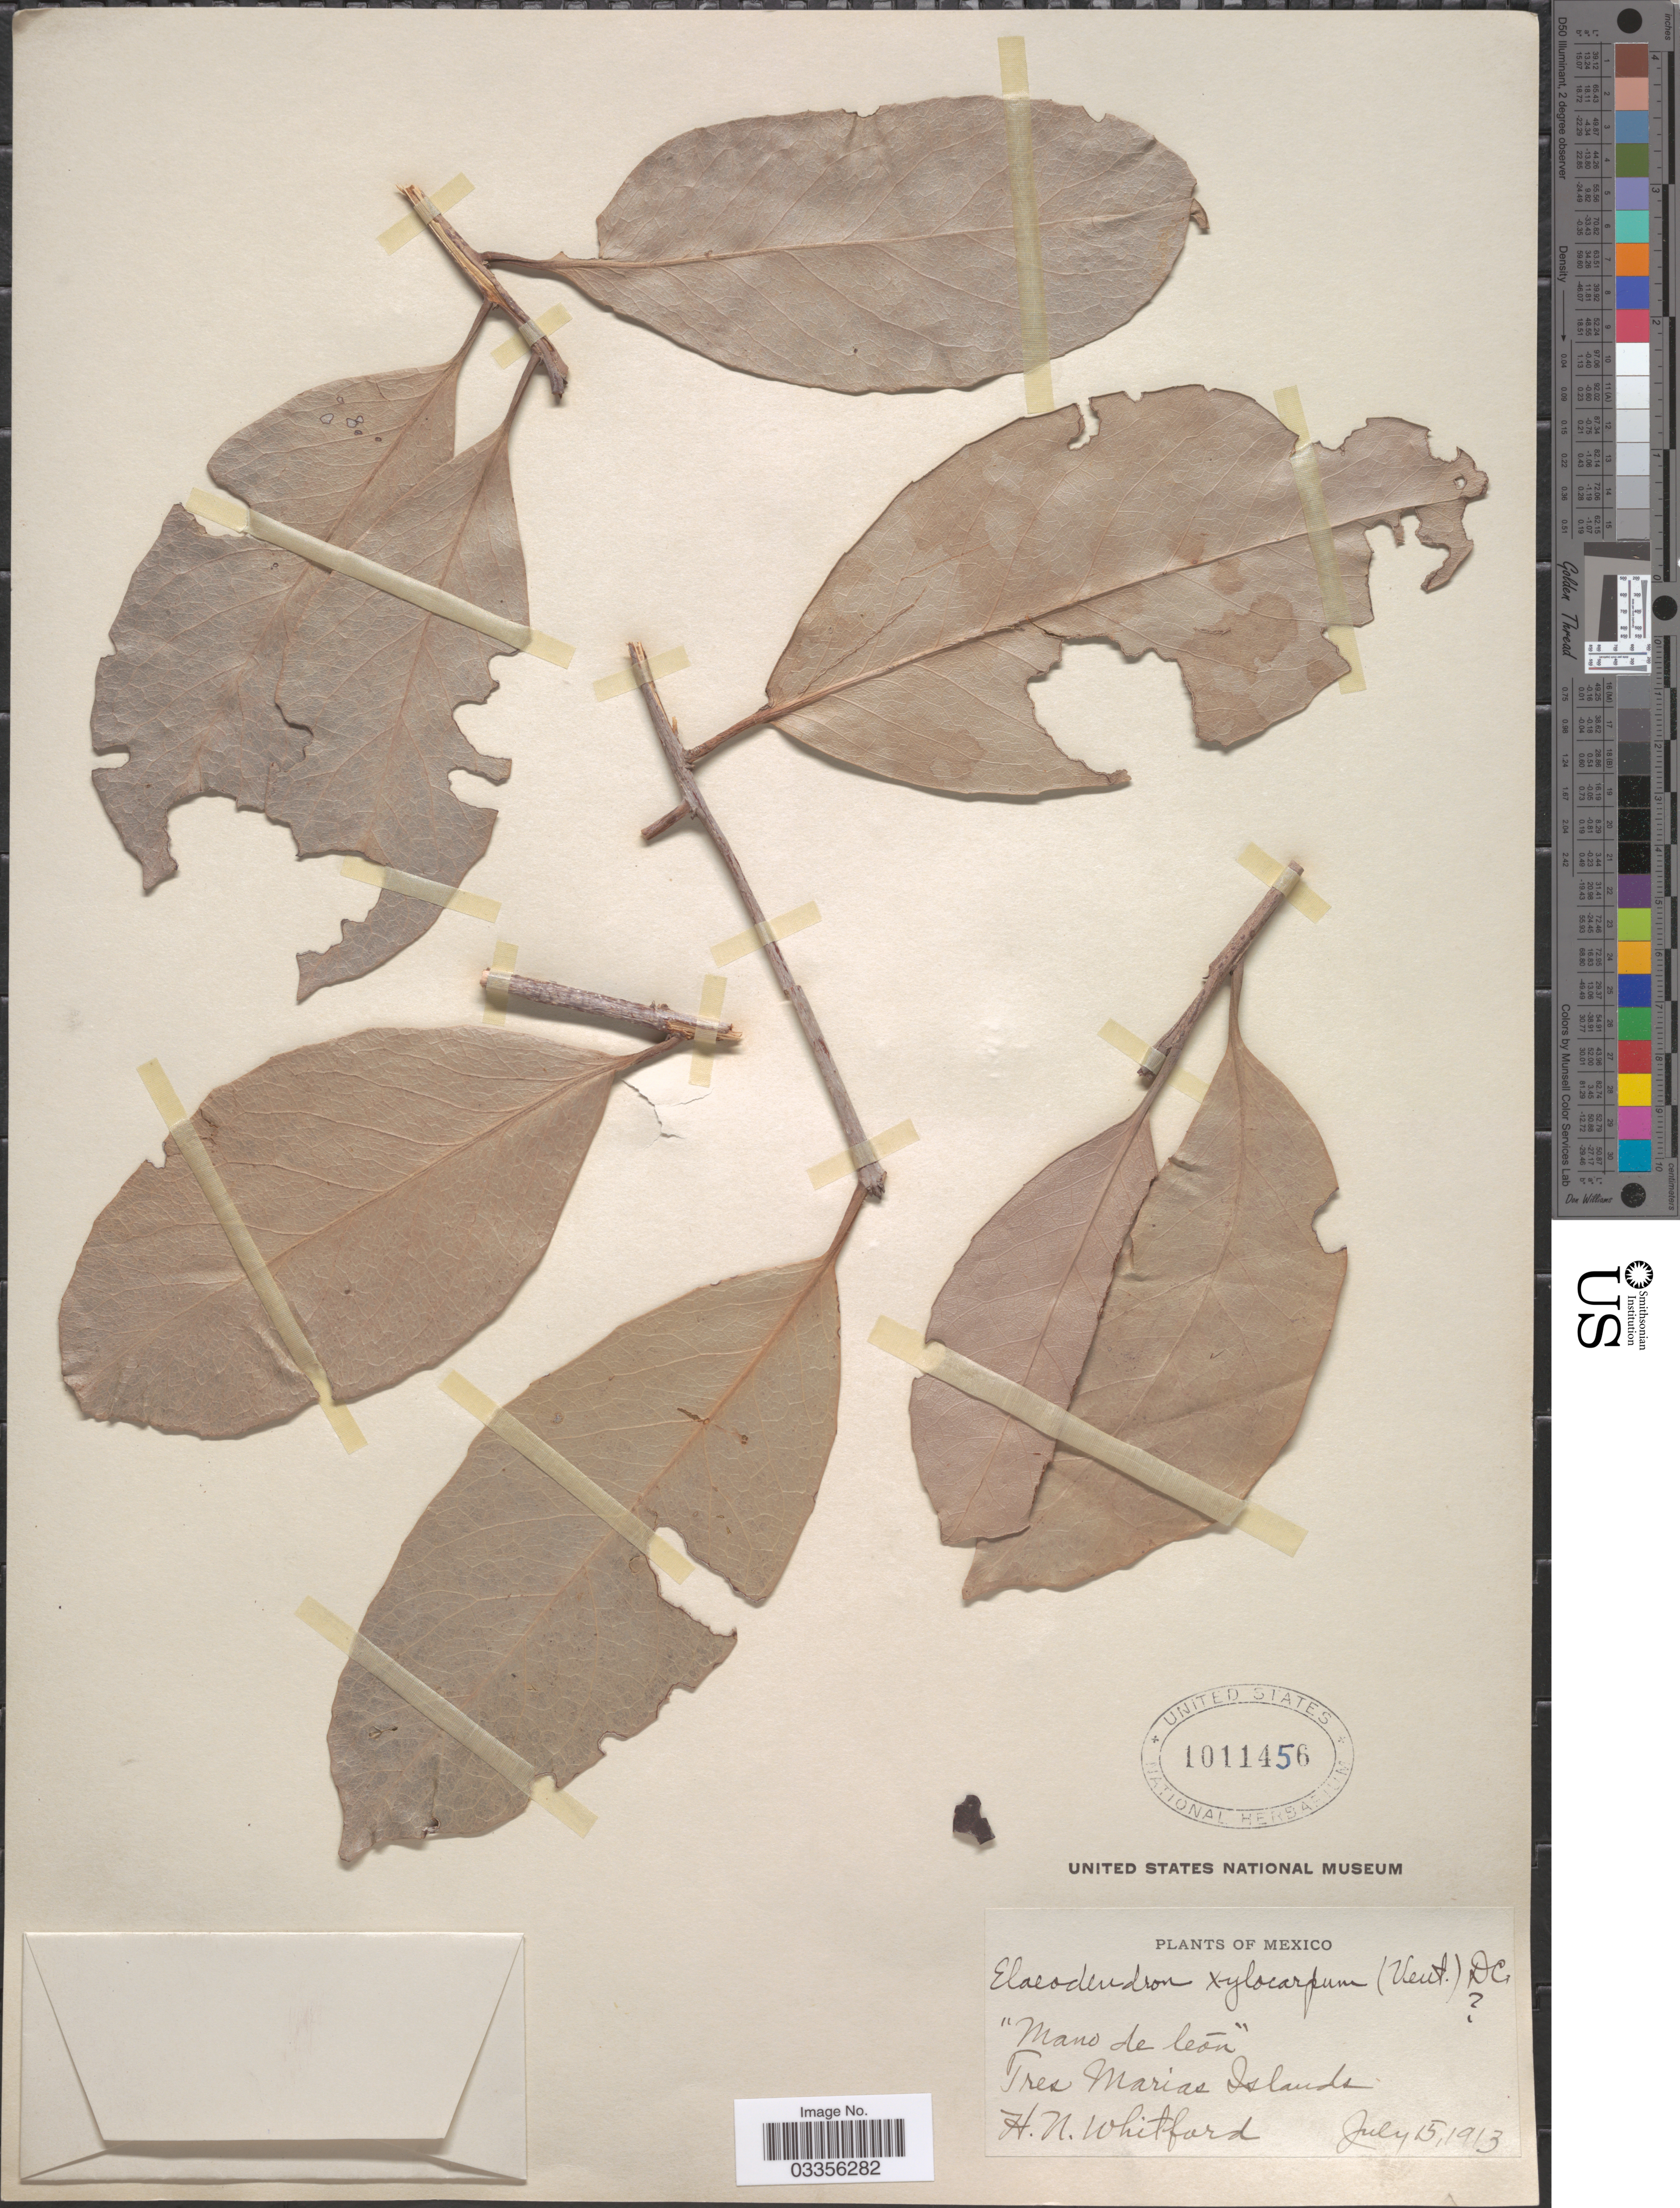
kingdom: Plantae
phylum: Tracheophyta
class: Magnoliopsida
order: Celastrales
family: Celastraceae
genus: Elaeodendron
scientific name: Elaeodendron xylocarpum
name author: (Vent.) DC.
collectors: H. N. Whitford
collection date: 1913-07-15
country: Mexico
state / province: Nayarit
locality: Tres Marias Islands.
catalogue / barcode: US 1011456